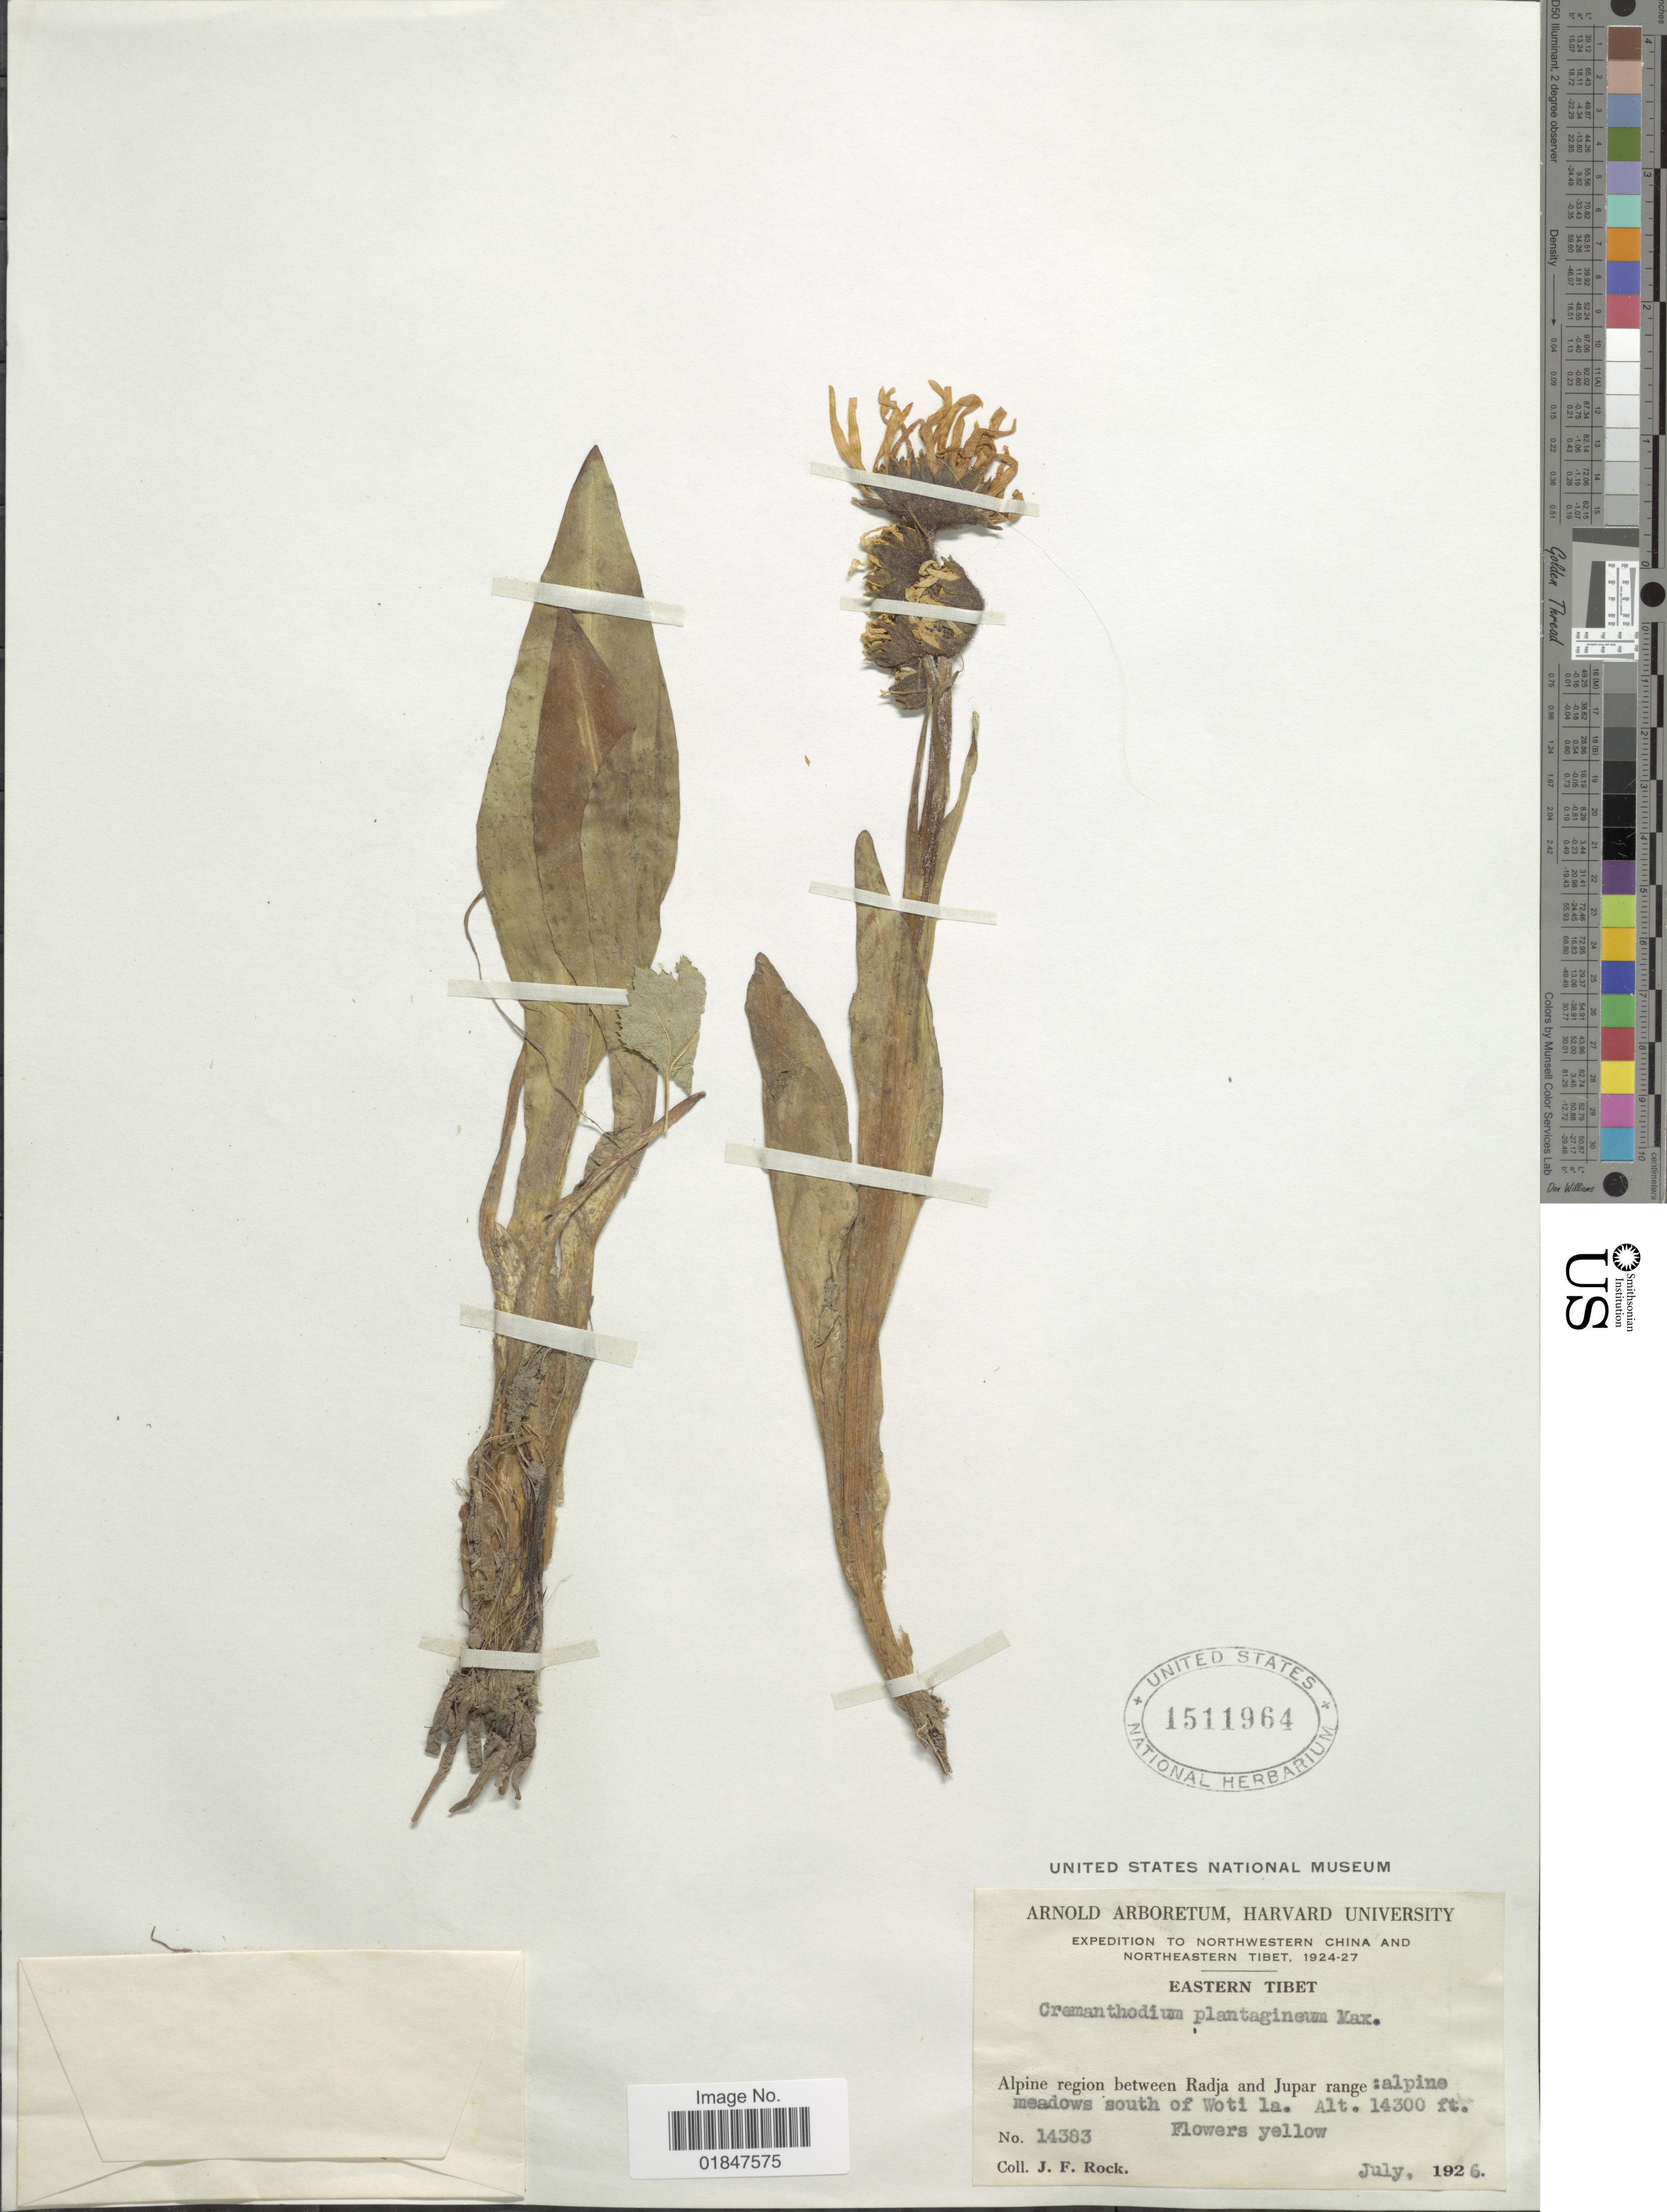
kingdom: Plantae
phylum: Tracheophyta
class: Magnoliopsida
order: Asterales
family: Asteraceae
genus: Cremanthodium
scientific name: Cremanthodium ellisii var. ellisii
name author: (Hook. f.) Kitam.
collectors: J. Rock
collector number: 14383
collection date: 1926-07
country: China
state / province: Xizang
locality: Northwestern China and Northeastern Tibet, Eastern Tibet, Alpine region between Radja and Jupar range: alpine meadows south of Woti la.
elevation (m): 4359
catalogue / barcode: US 1511964